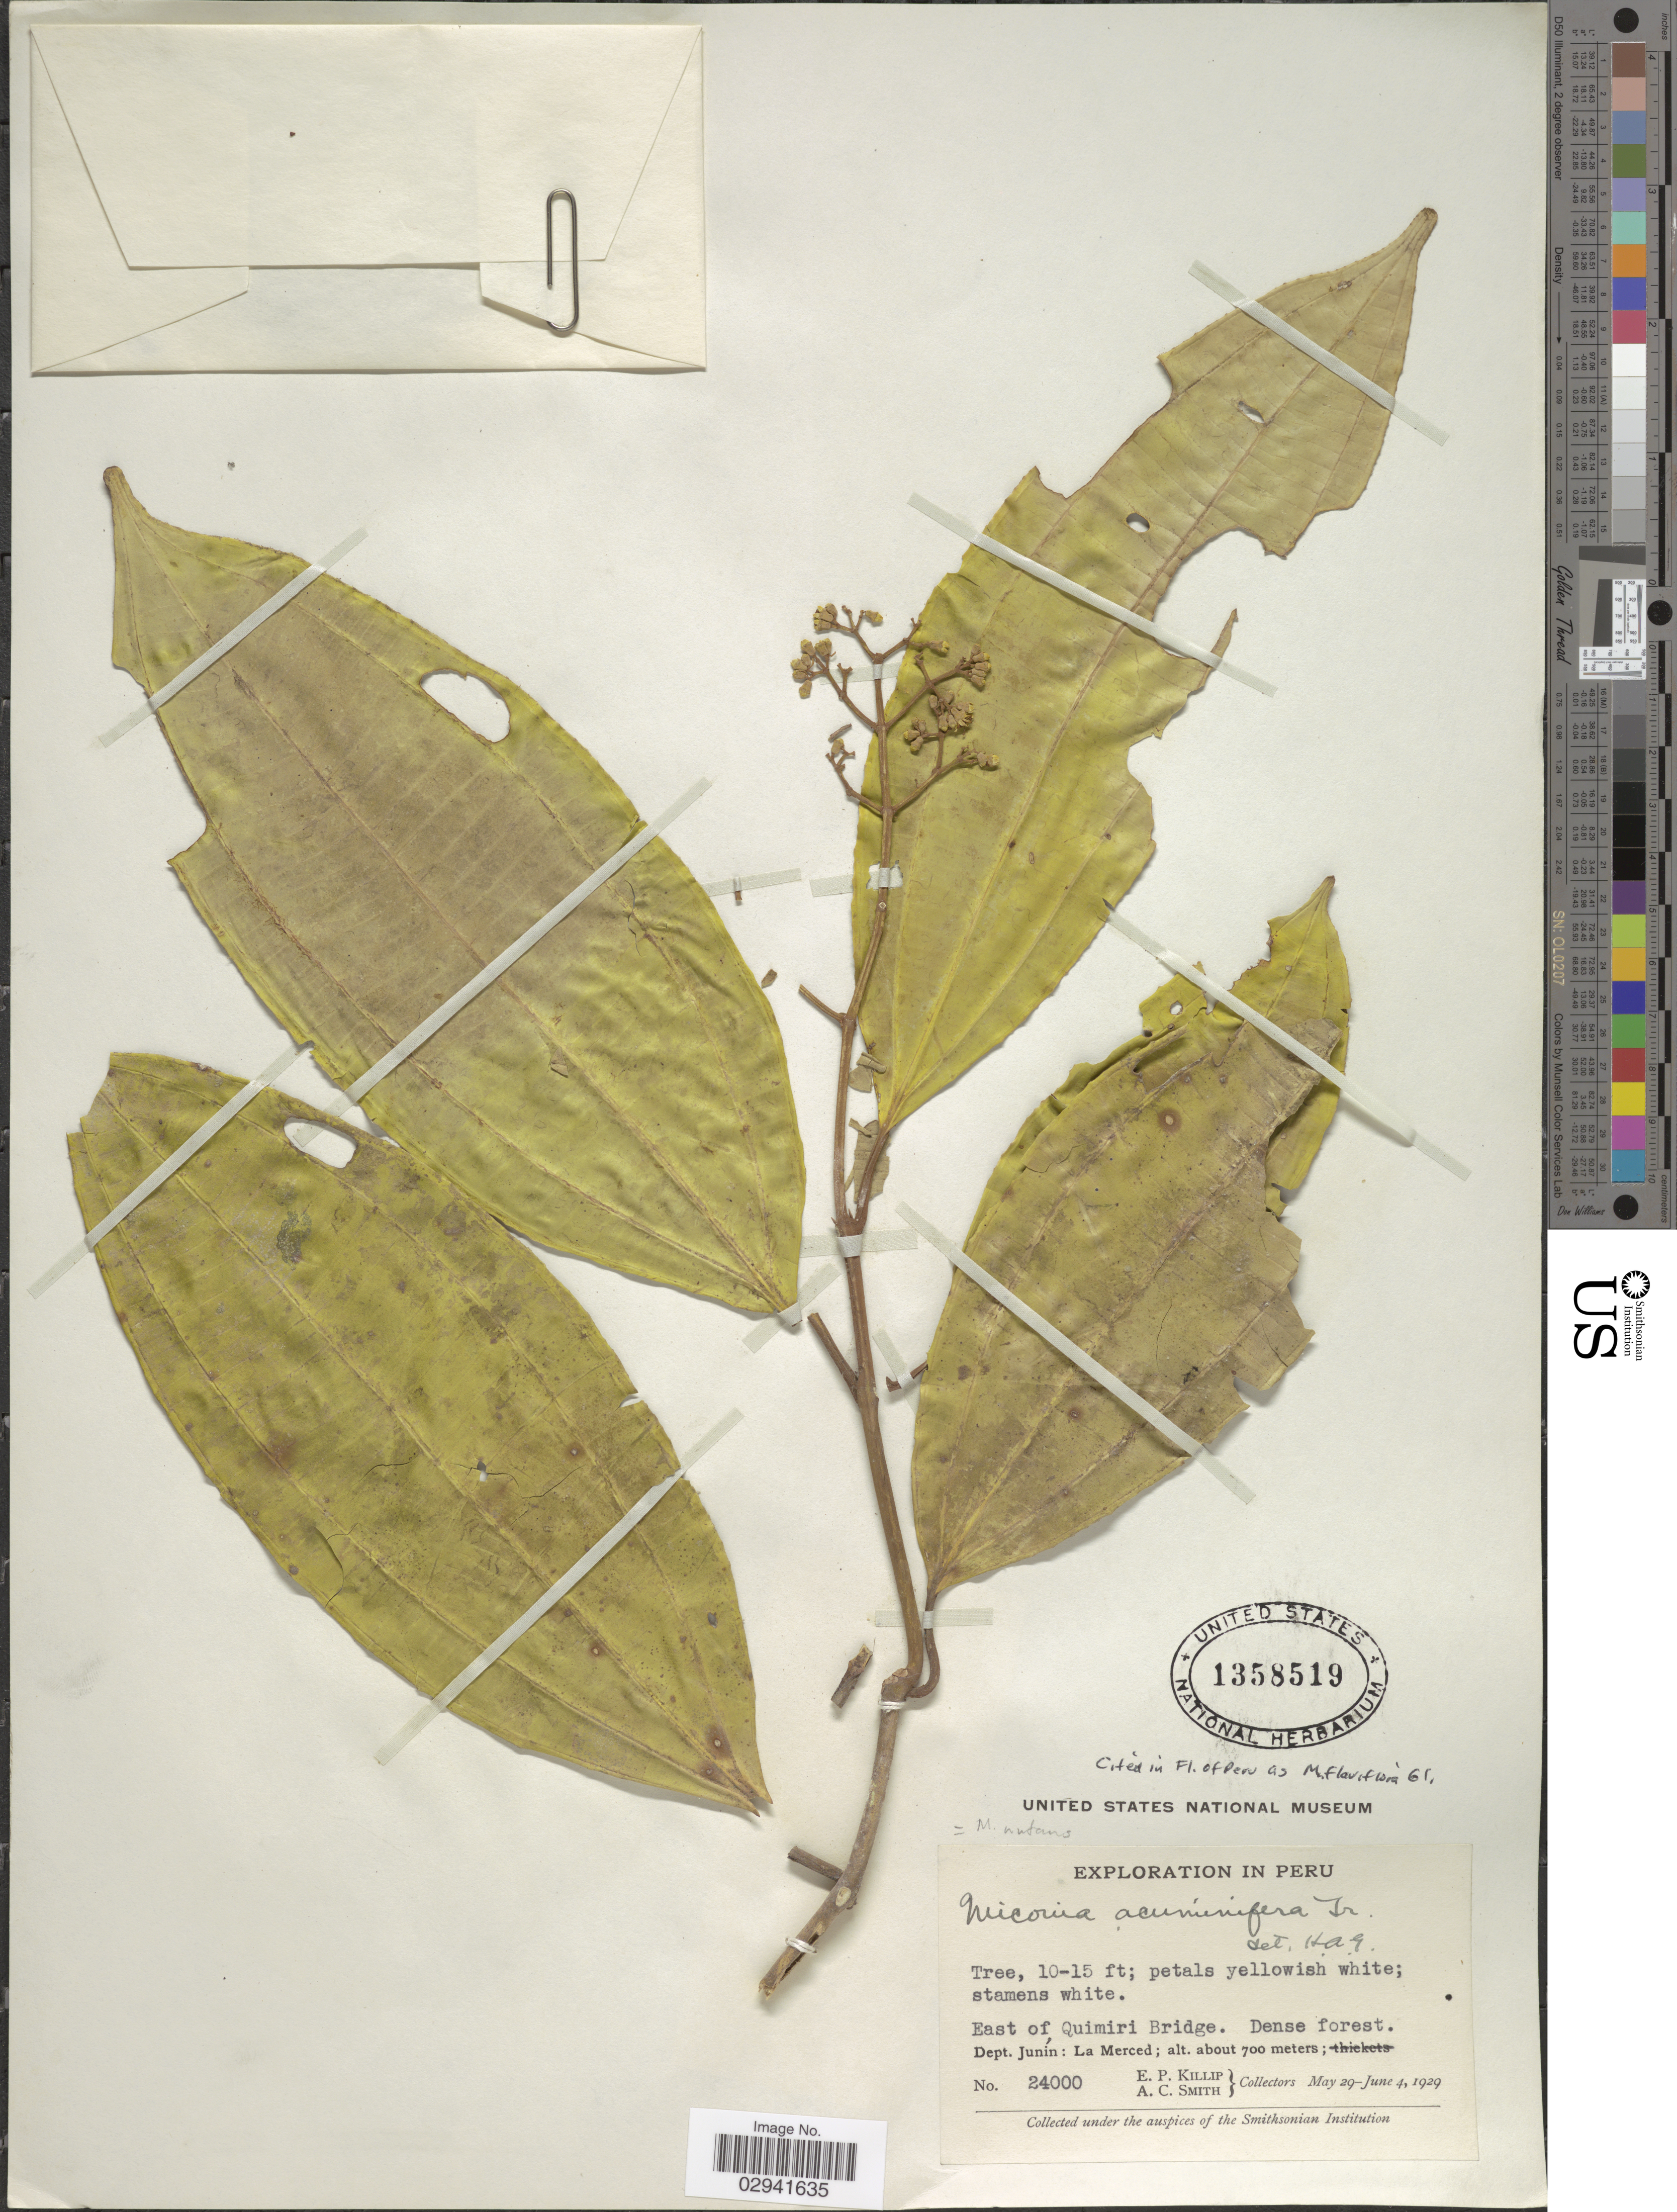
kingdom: Plantae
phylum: Tracheophyta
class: Magnoliopsida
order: Myrtales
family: Melastomataceae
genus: Miconia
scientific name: Miconia nutans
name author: Donn. Sm.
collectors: E. P. Killip & A. C. Smith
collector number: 24000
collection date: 1929-05-29/1929-06-04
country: Peru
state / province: Junín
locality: East of Quimiri Bridge. Dense forest. Dept. Junín: La Merced.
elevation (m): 700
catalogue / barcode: US 1358519